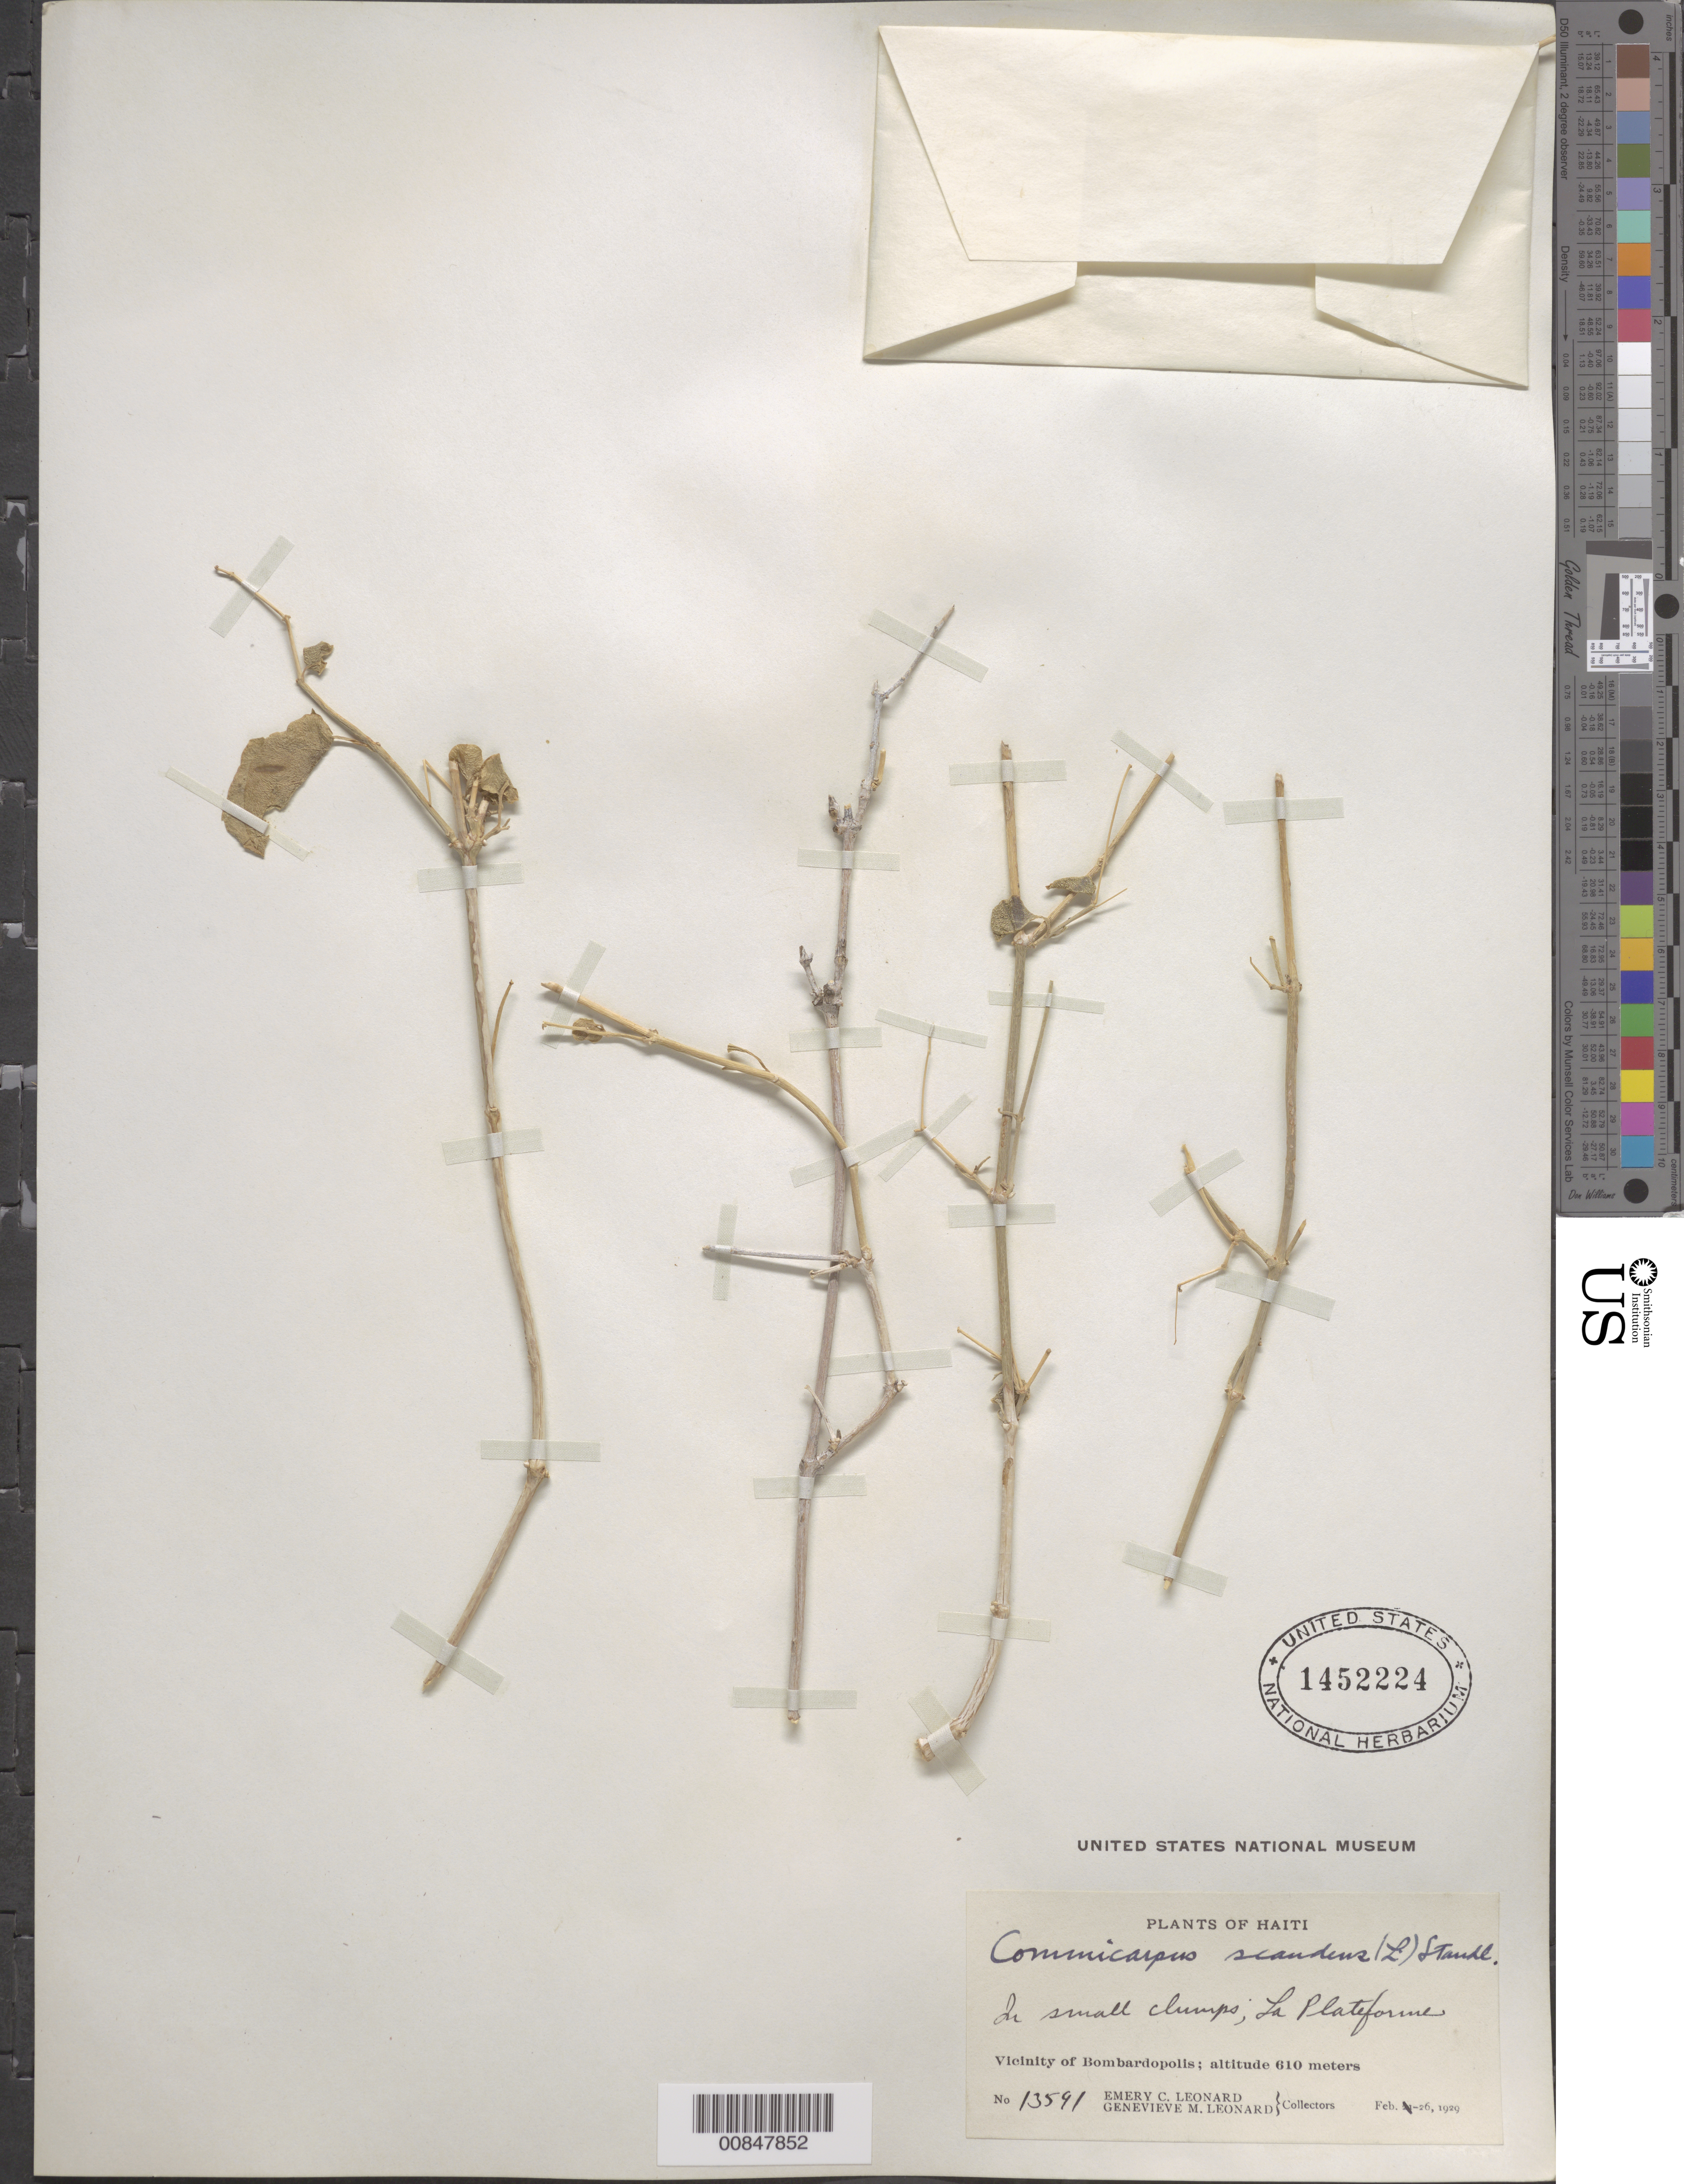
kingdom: Plantae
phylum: Tracheophyta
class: Magnoliopsida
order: Caryophyllales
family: Nyctaginaceae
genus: Boerhavia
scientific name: Boerhavia scandens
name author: L.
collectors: E. C. Leonard & G. M. Leonard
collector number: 13591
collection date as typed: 26 Feb 1929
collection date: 1929-02-26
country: Haiti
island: Hispaniola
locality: Vicinity of Bombardopolis. La Plateforme.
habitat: In small clumps.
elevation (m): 610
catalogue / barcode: US 1452224